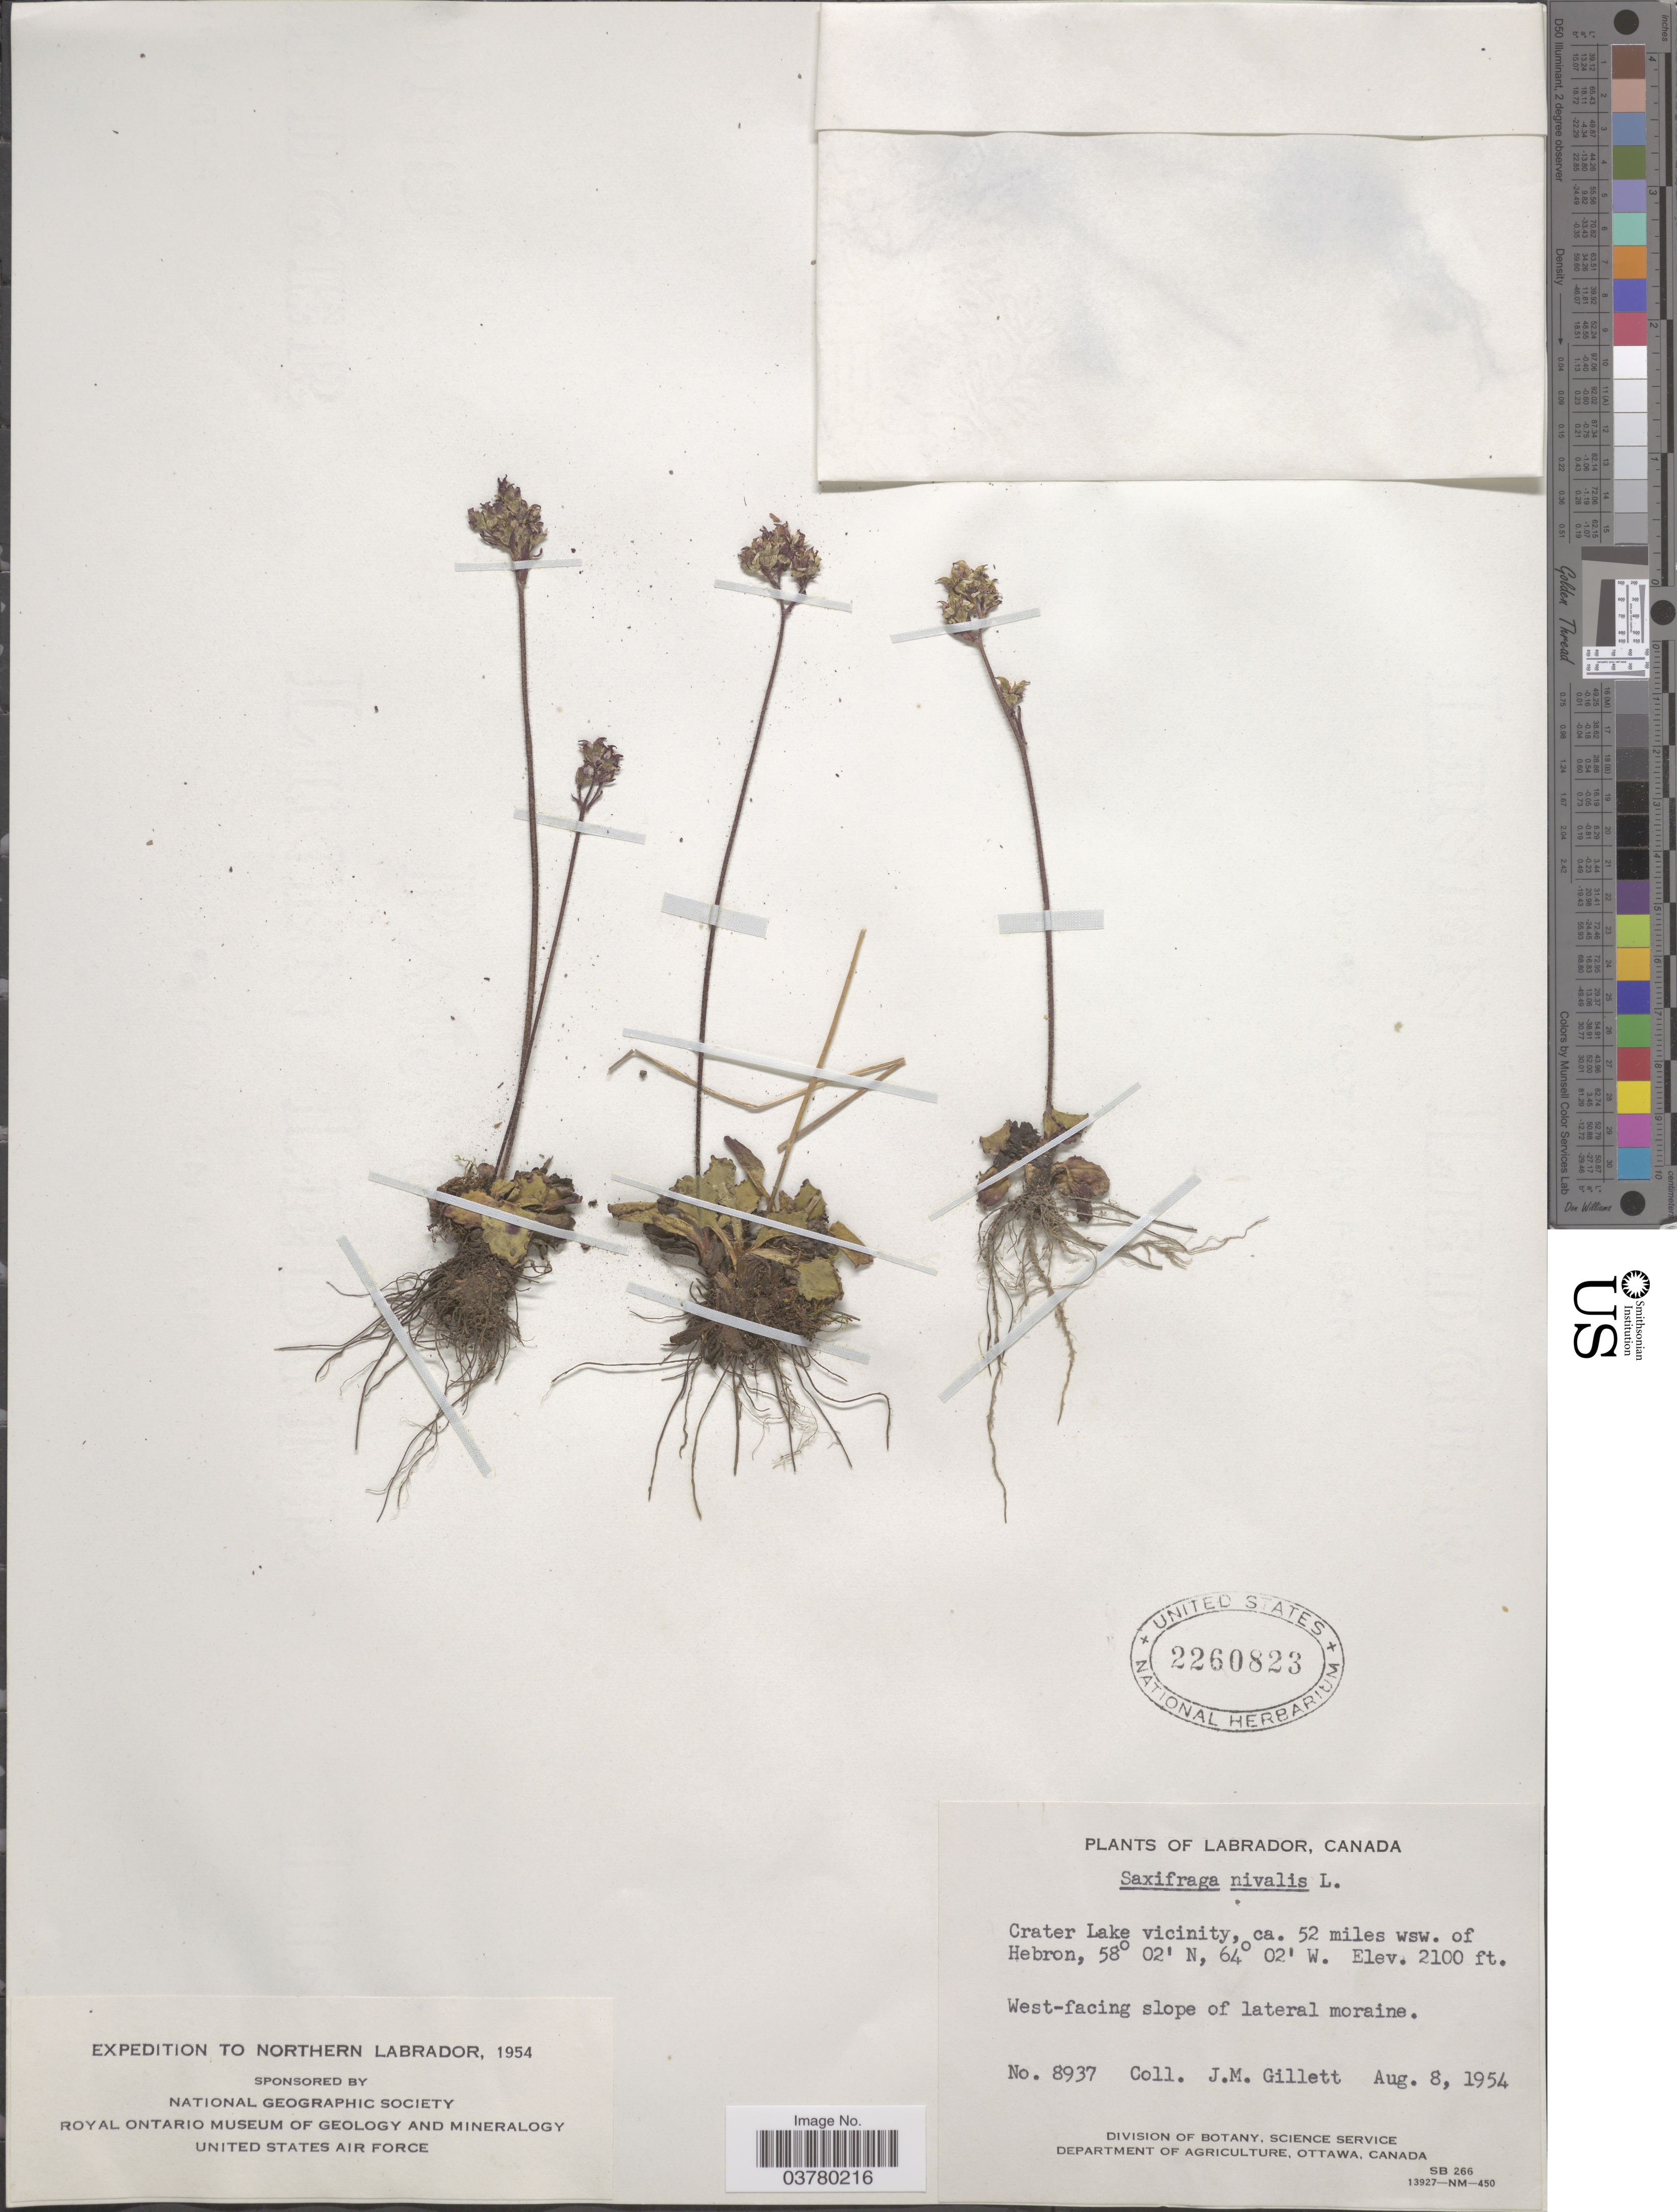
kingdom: Plantae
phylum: Tracheophyta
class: Magnoliopsida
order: Saxifragales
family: Saxifragaceae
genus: Micranthes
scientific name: Micranthes nivalis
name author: (L.) Small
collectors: J. M. Gillett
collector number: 8937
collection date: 1954-08-08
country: Canada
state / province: Newfoundland and Labrador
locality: Expedition to Northern Labrador, 1954. Labrador. Crater Lake vicinity, ca. 52 miles wsw. of Hebron. West-facing slope of lateral moraine.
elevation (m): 640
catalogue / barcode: US 2260823